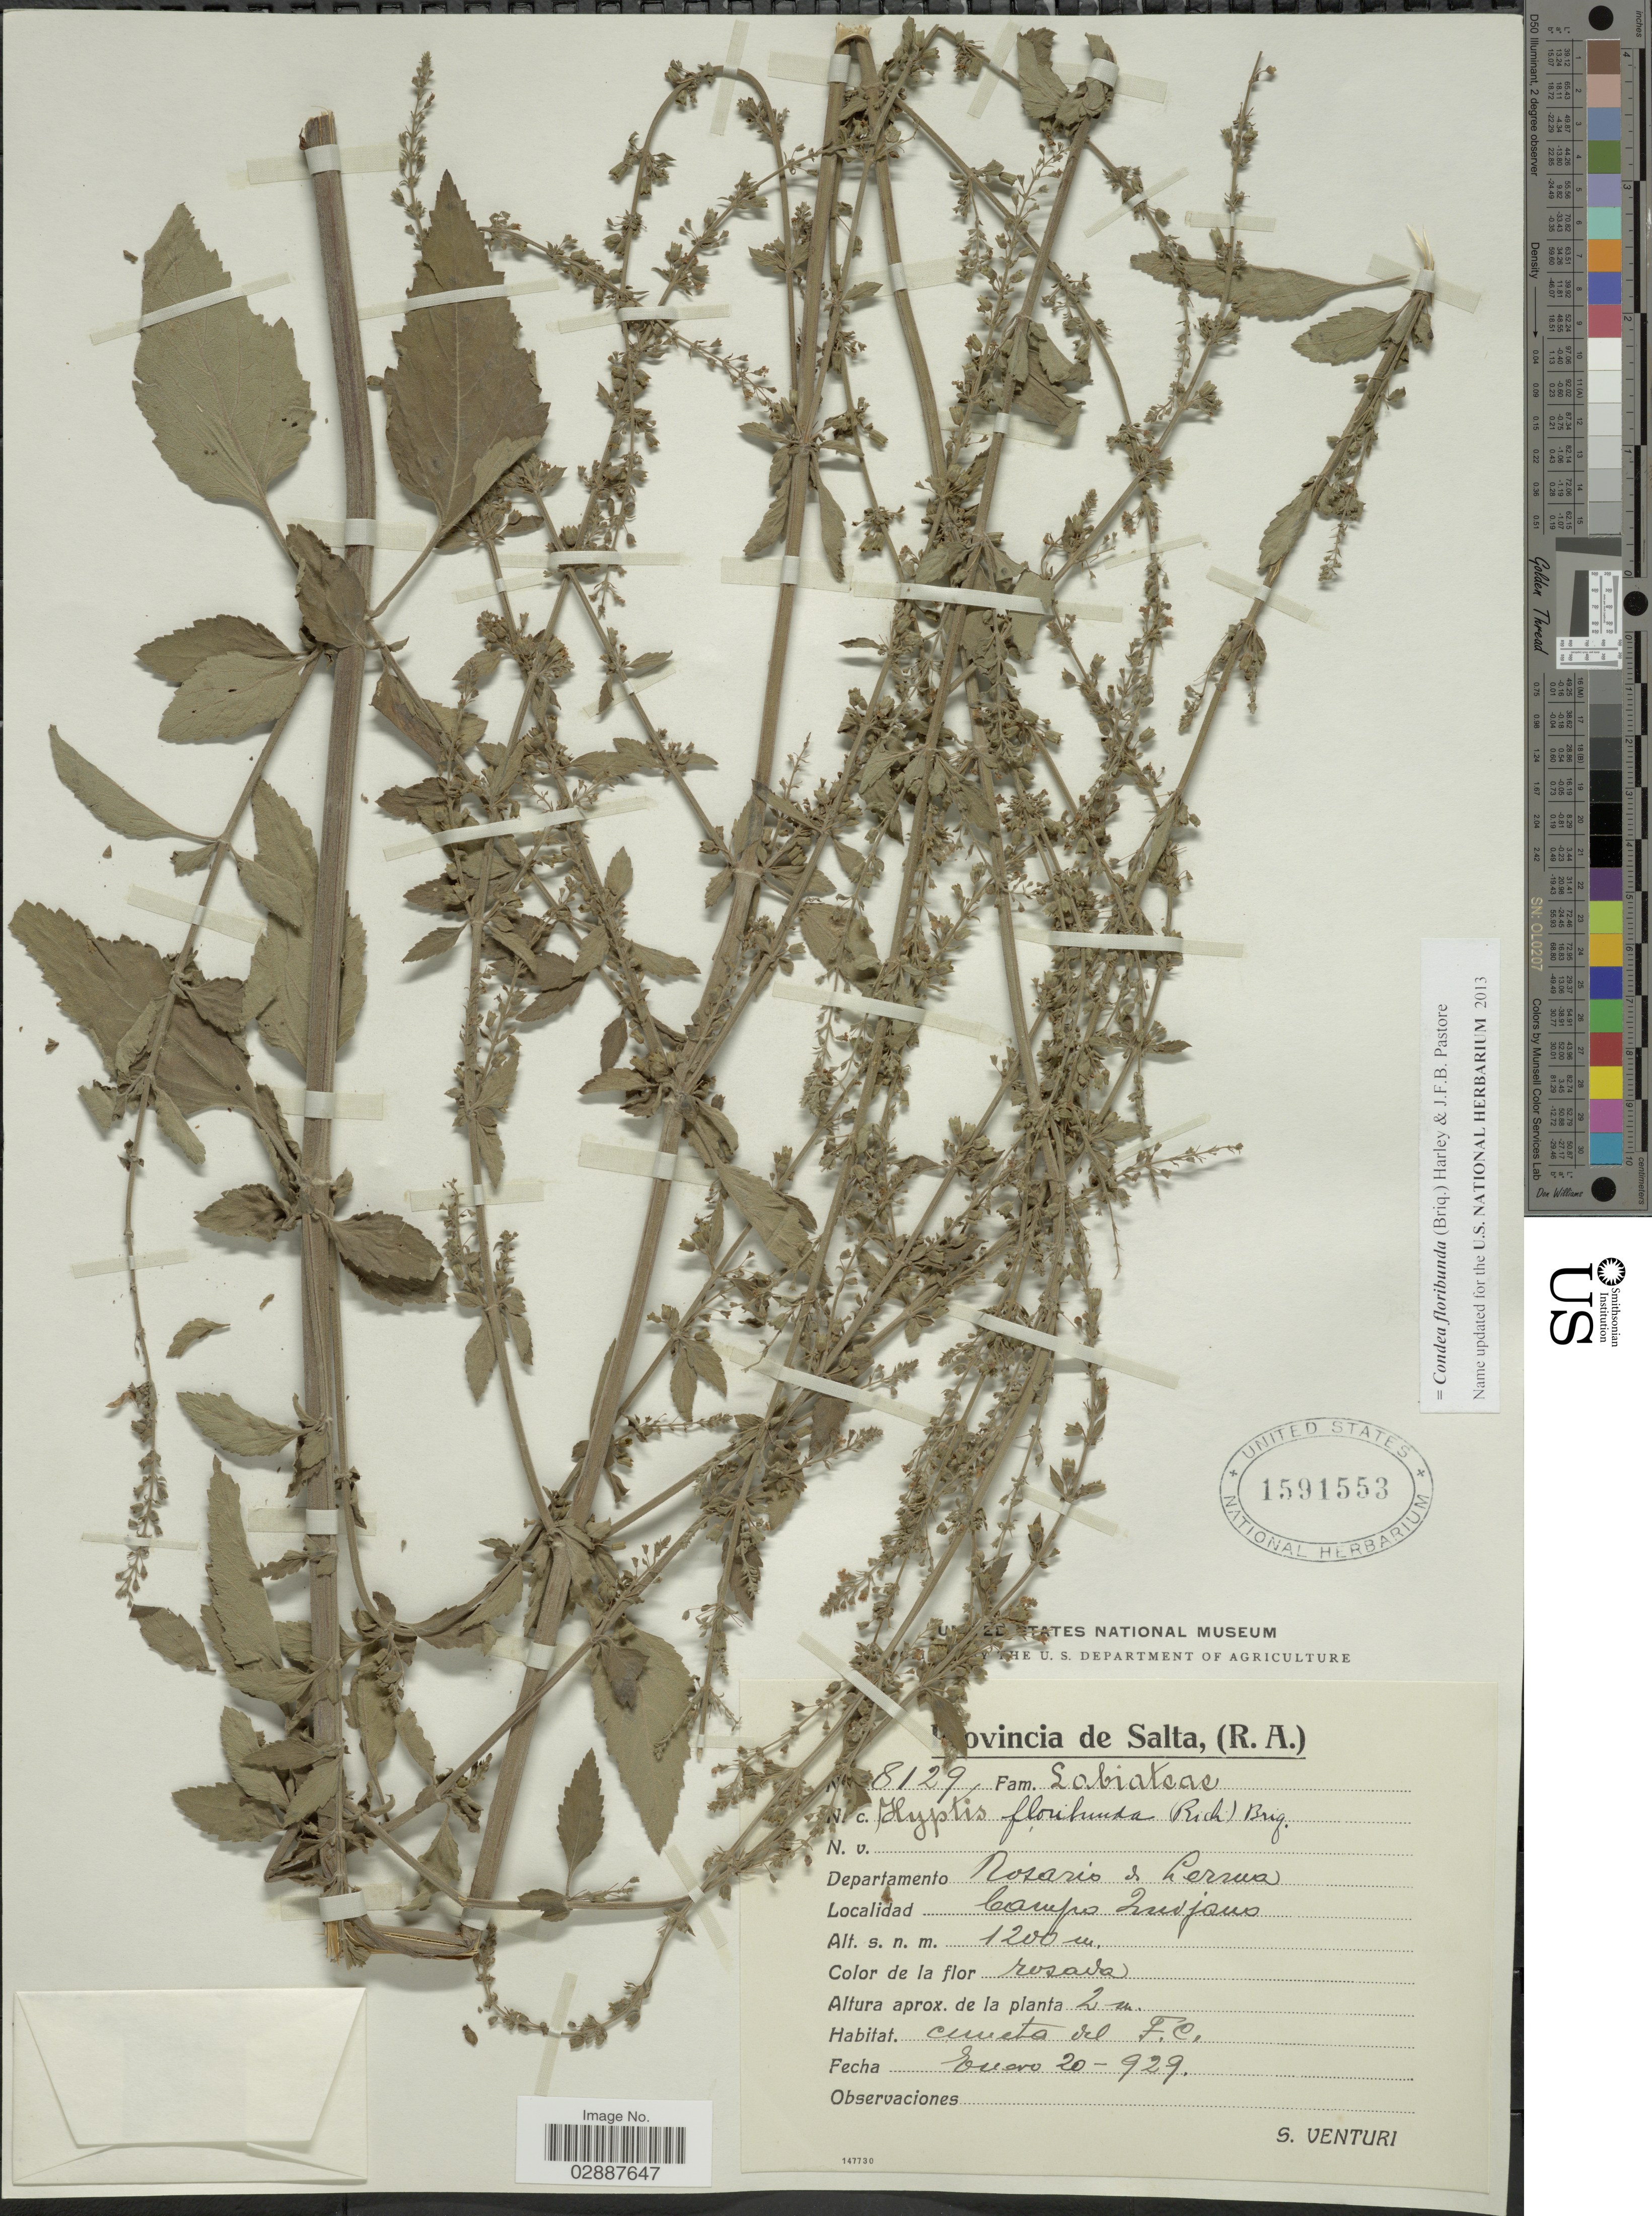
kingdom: Plantae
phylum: Tracheophyta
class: Magnoliopsida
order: Lamiales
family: Lamiaceae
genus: Condea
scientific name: Condea floribunda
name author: (Briq. ex Micheli) Harley & J.F.B. Pastore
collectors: S. Venturi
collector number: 8129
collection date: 1929-01-20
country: Argentina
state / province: Salta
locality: (R.A.). Departamento Rosario & Lerrua. Campo Quijano.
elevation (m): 1200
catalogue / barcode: US 1591553